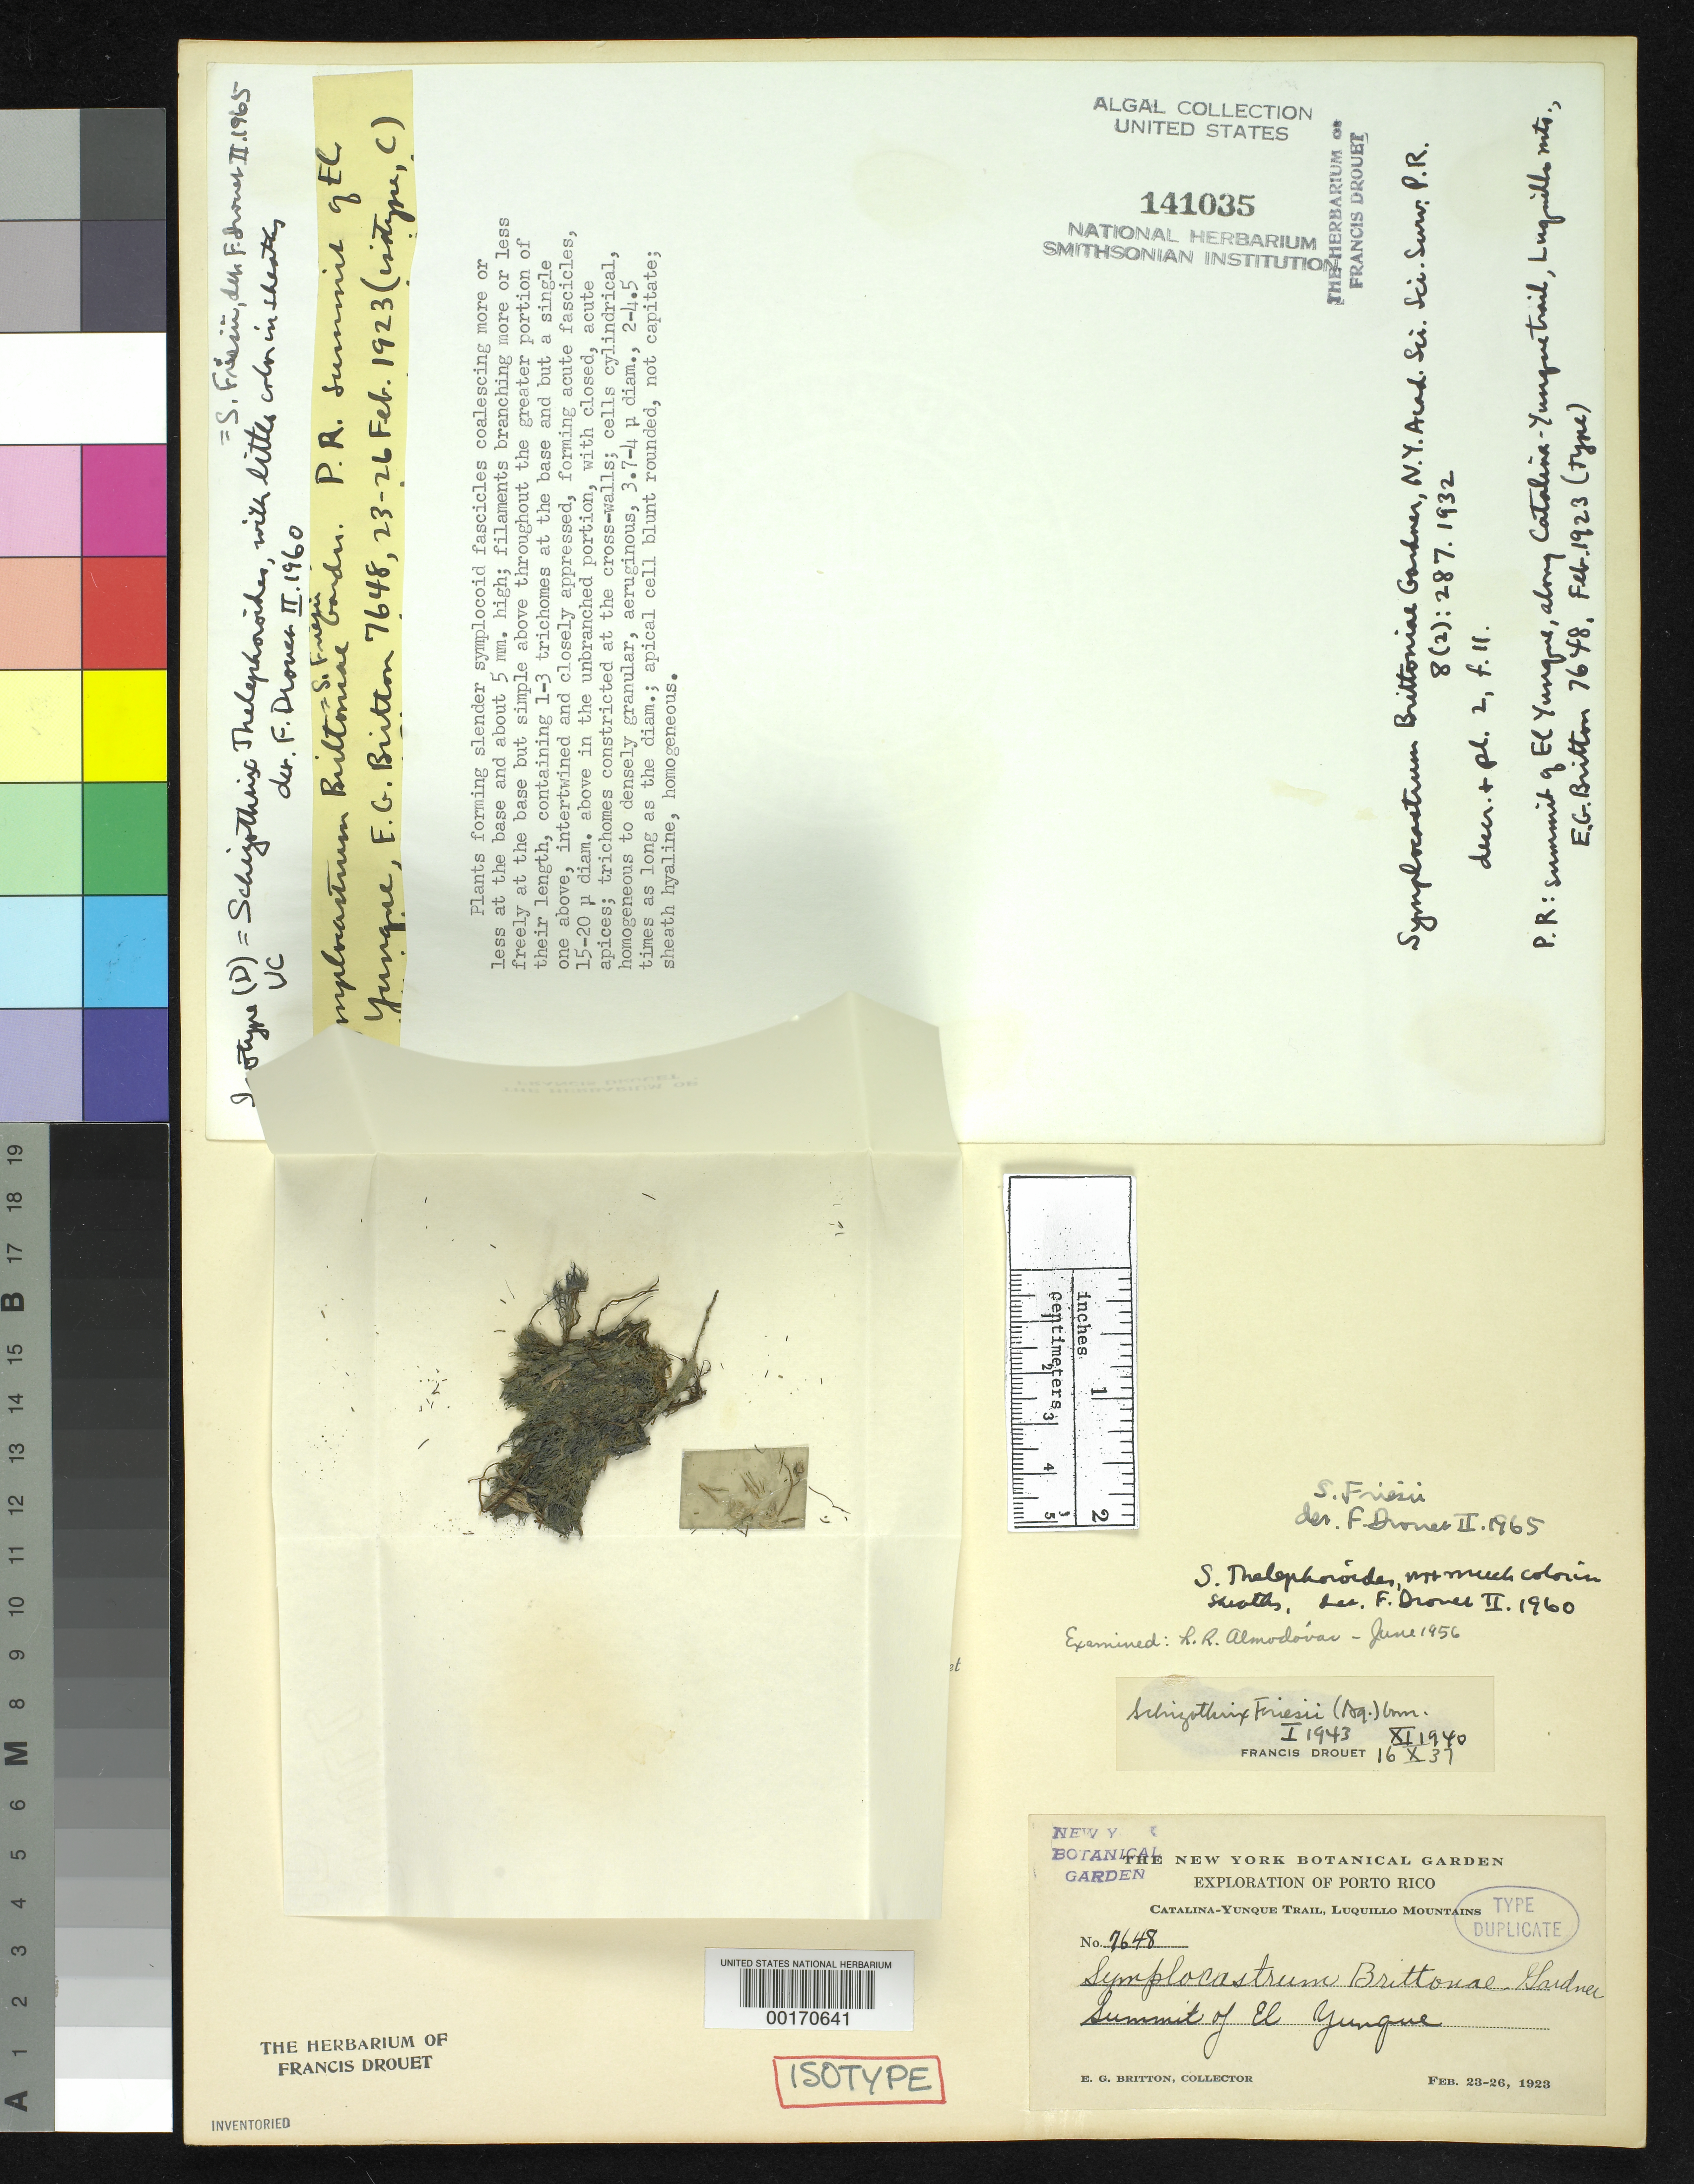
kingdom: Bacteria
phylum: Cyanobacteria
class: Cyanobacteriia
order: Cyanobacteriales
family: Microcoleaceae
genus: Symplocastrum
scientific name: Symplocastrum brittoniae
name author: N.L. Gardner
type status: Isotype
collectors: E. G. Britton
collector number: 7648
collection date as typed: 23 Feb 1923 to 26 Feb 1923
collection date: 1923-02-23/1923-02-26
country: Puerto Rico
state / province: Luquillo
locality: El Yunque summit, Luquillo Mountains.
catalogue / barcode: US 141035